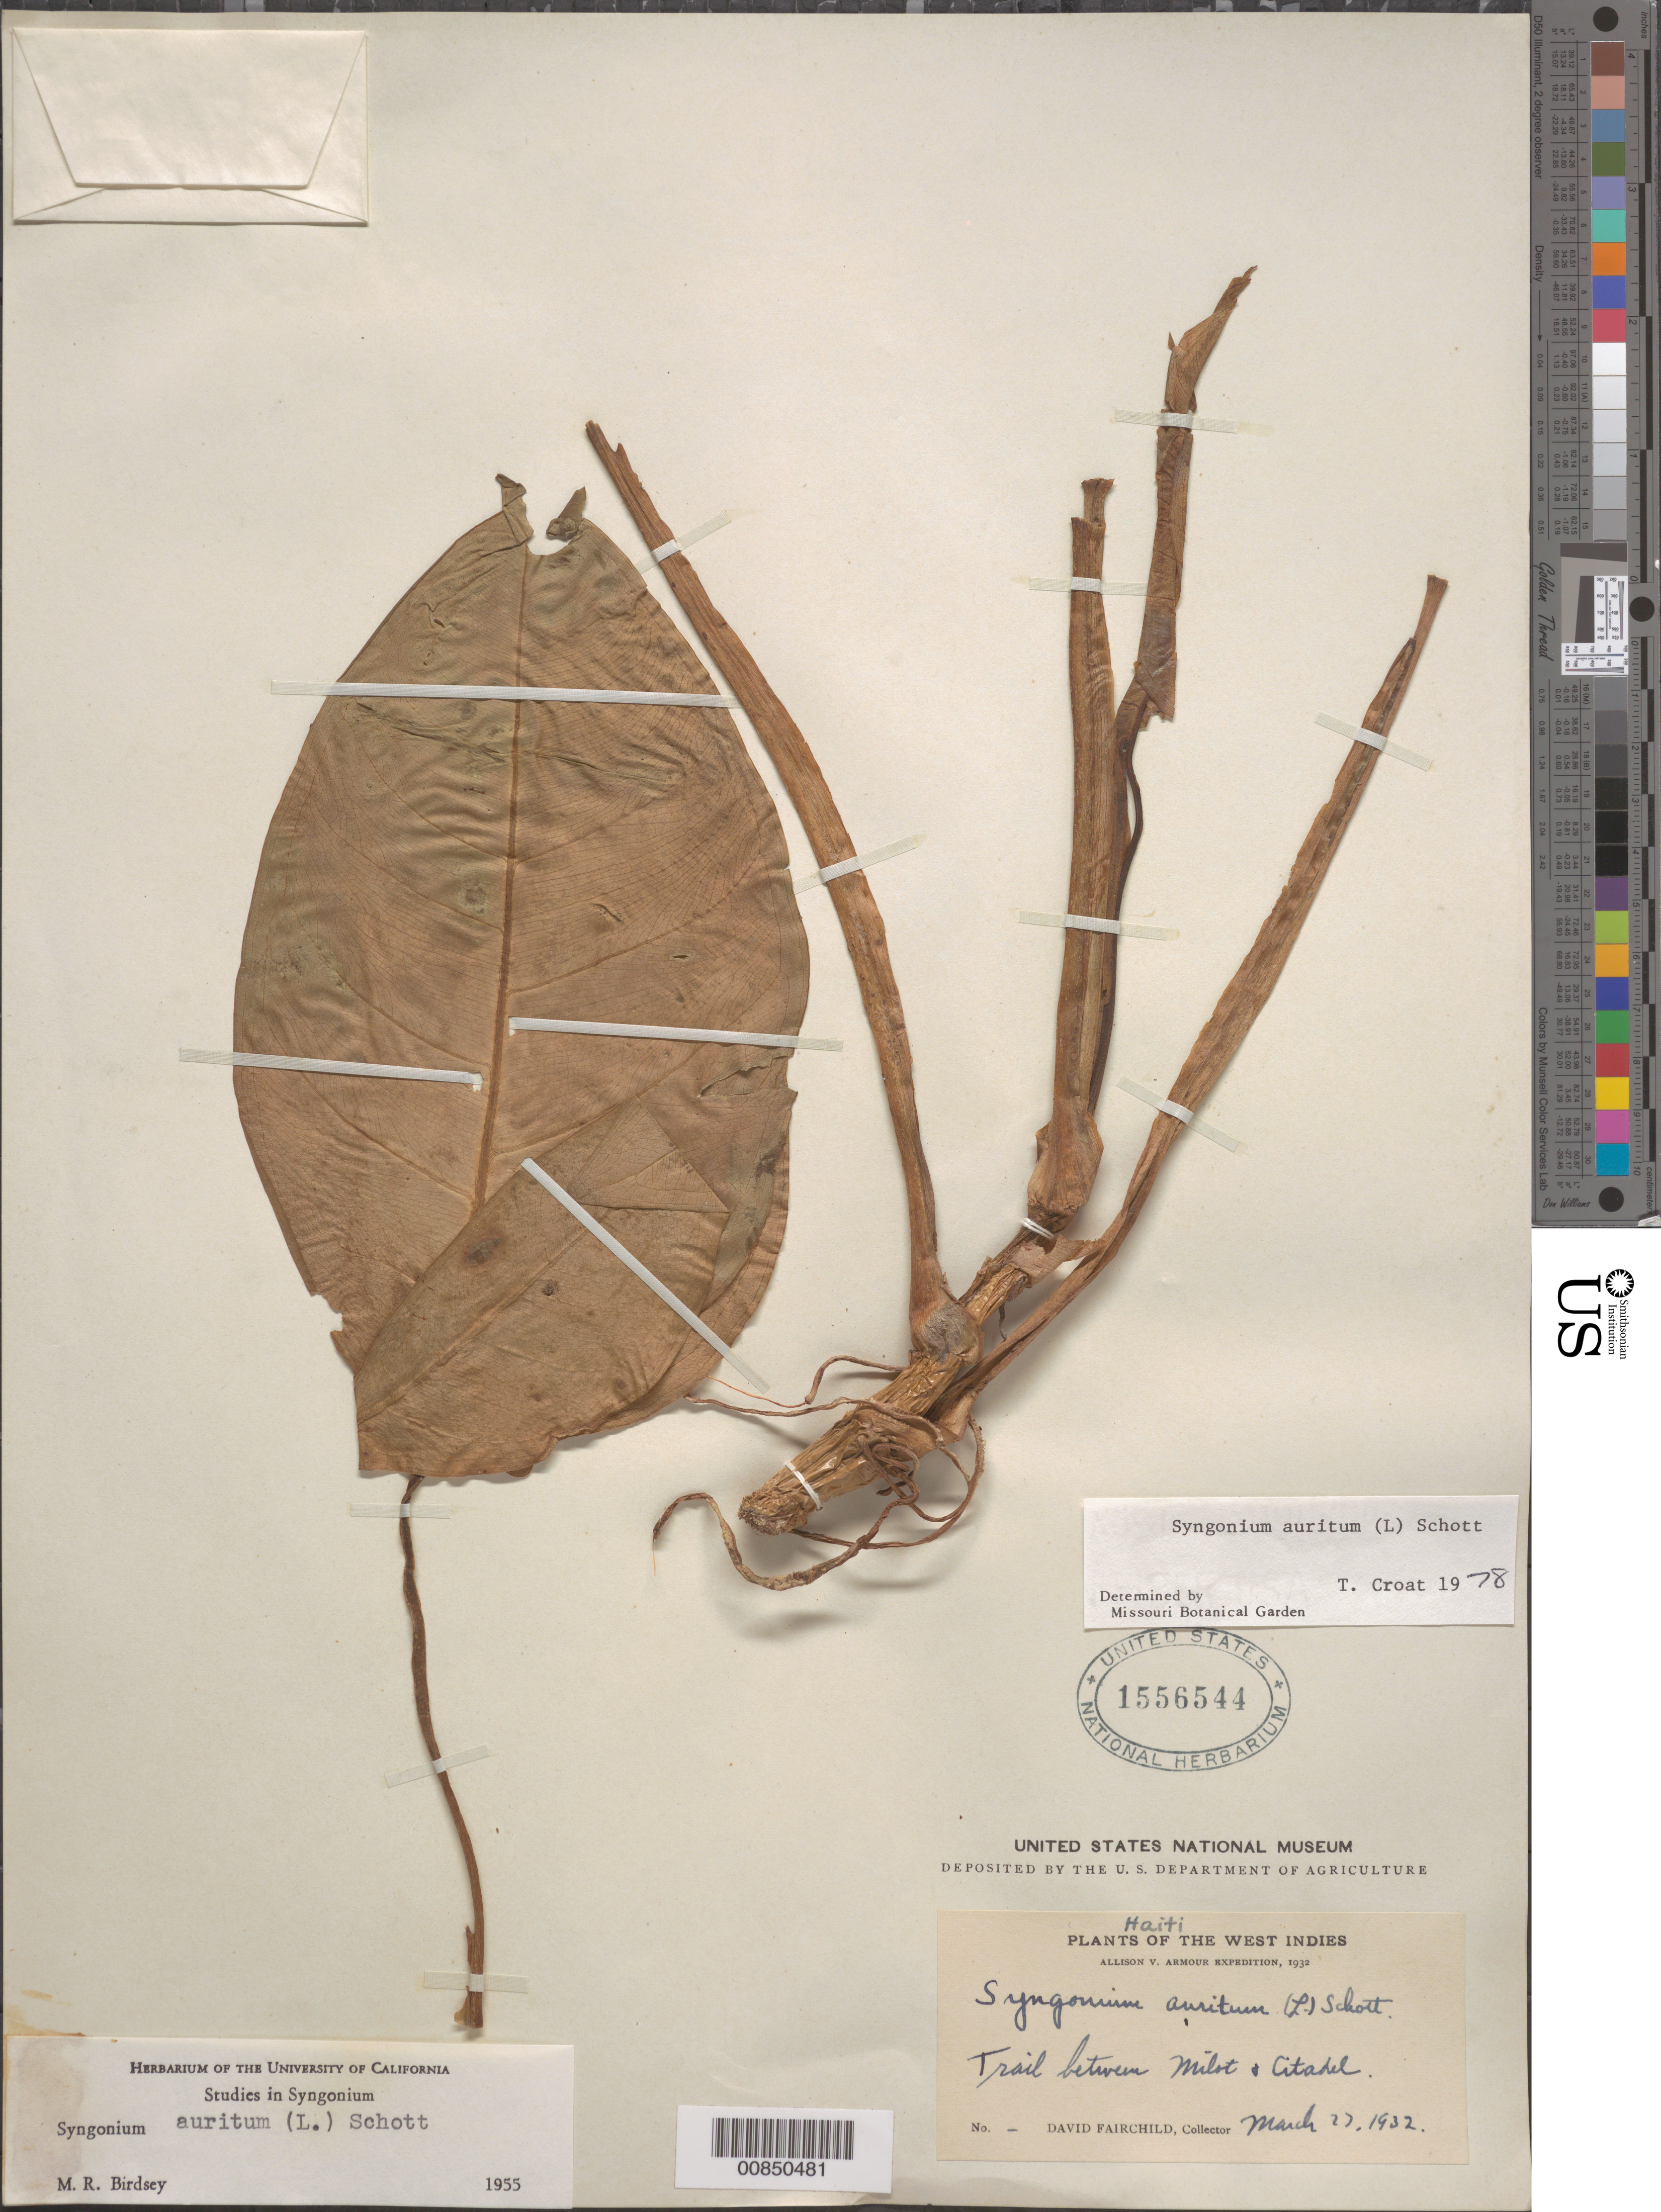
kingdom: Plantae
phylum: Tracheophyta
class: Liliopsida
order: Alismatales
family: Araceae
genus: Syngonium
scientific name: Syngonium auritum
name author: (L.) Schott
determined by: Croat, Thomas B., Missouri Botanical Garden (MO)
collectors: D. Fairchild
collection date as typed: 27 Mar 1932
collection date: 1932-03-27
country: Haiti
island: Hispaniola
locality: Trail between Milot and Citadel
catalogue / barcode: US 1556544